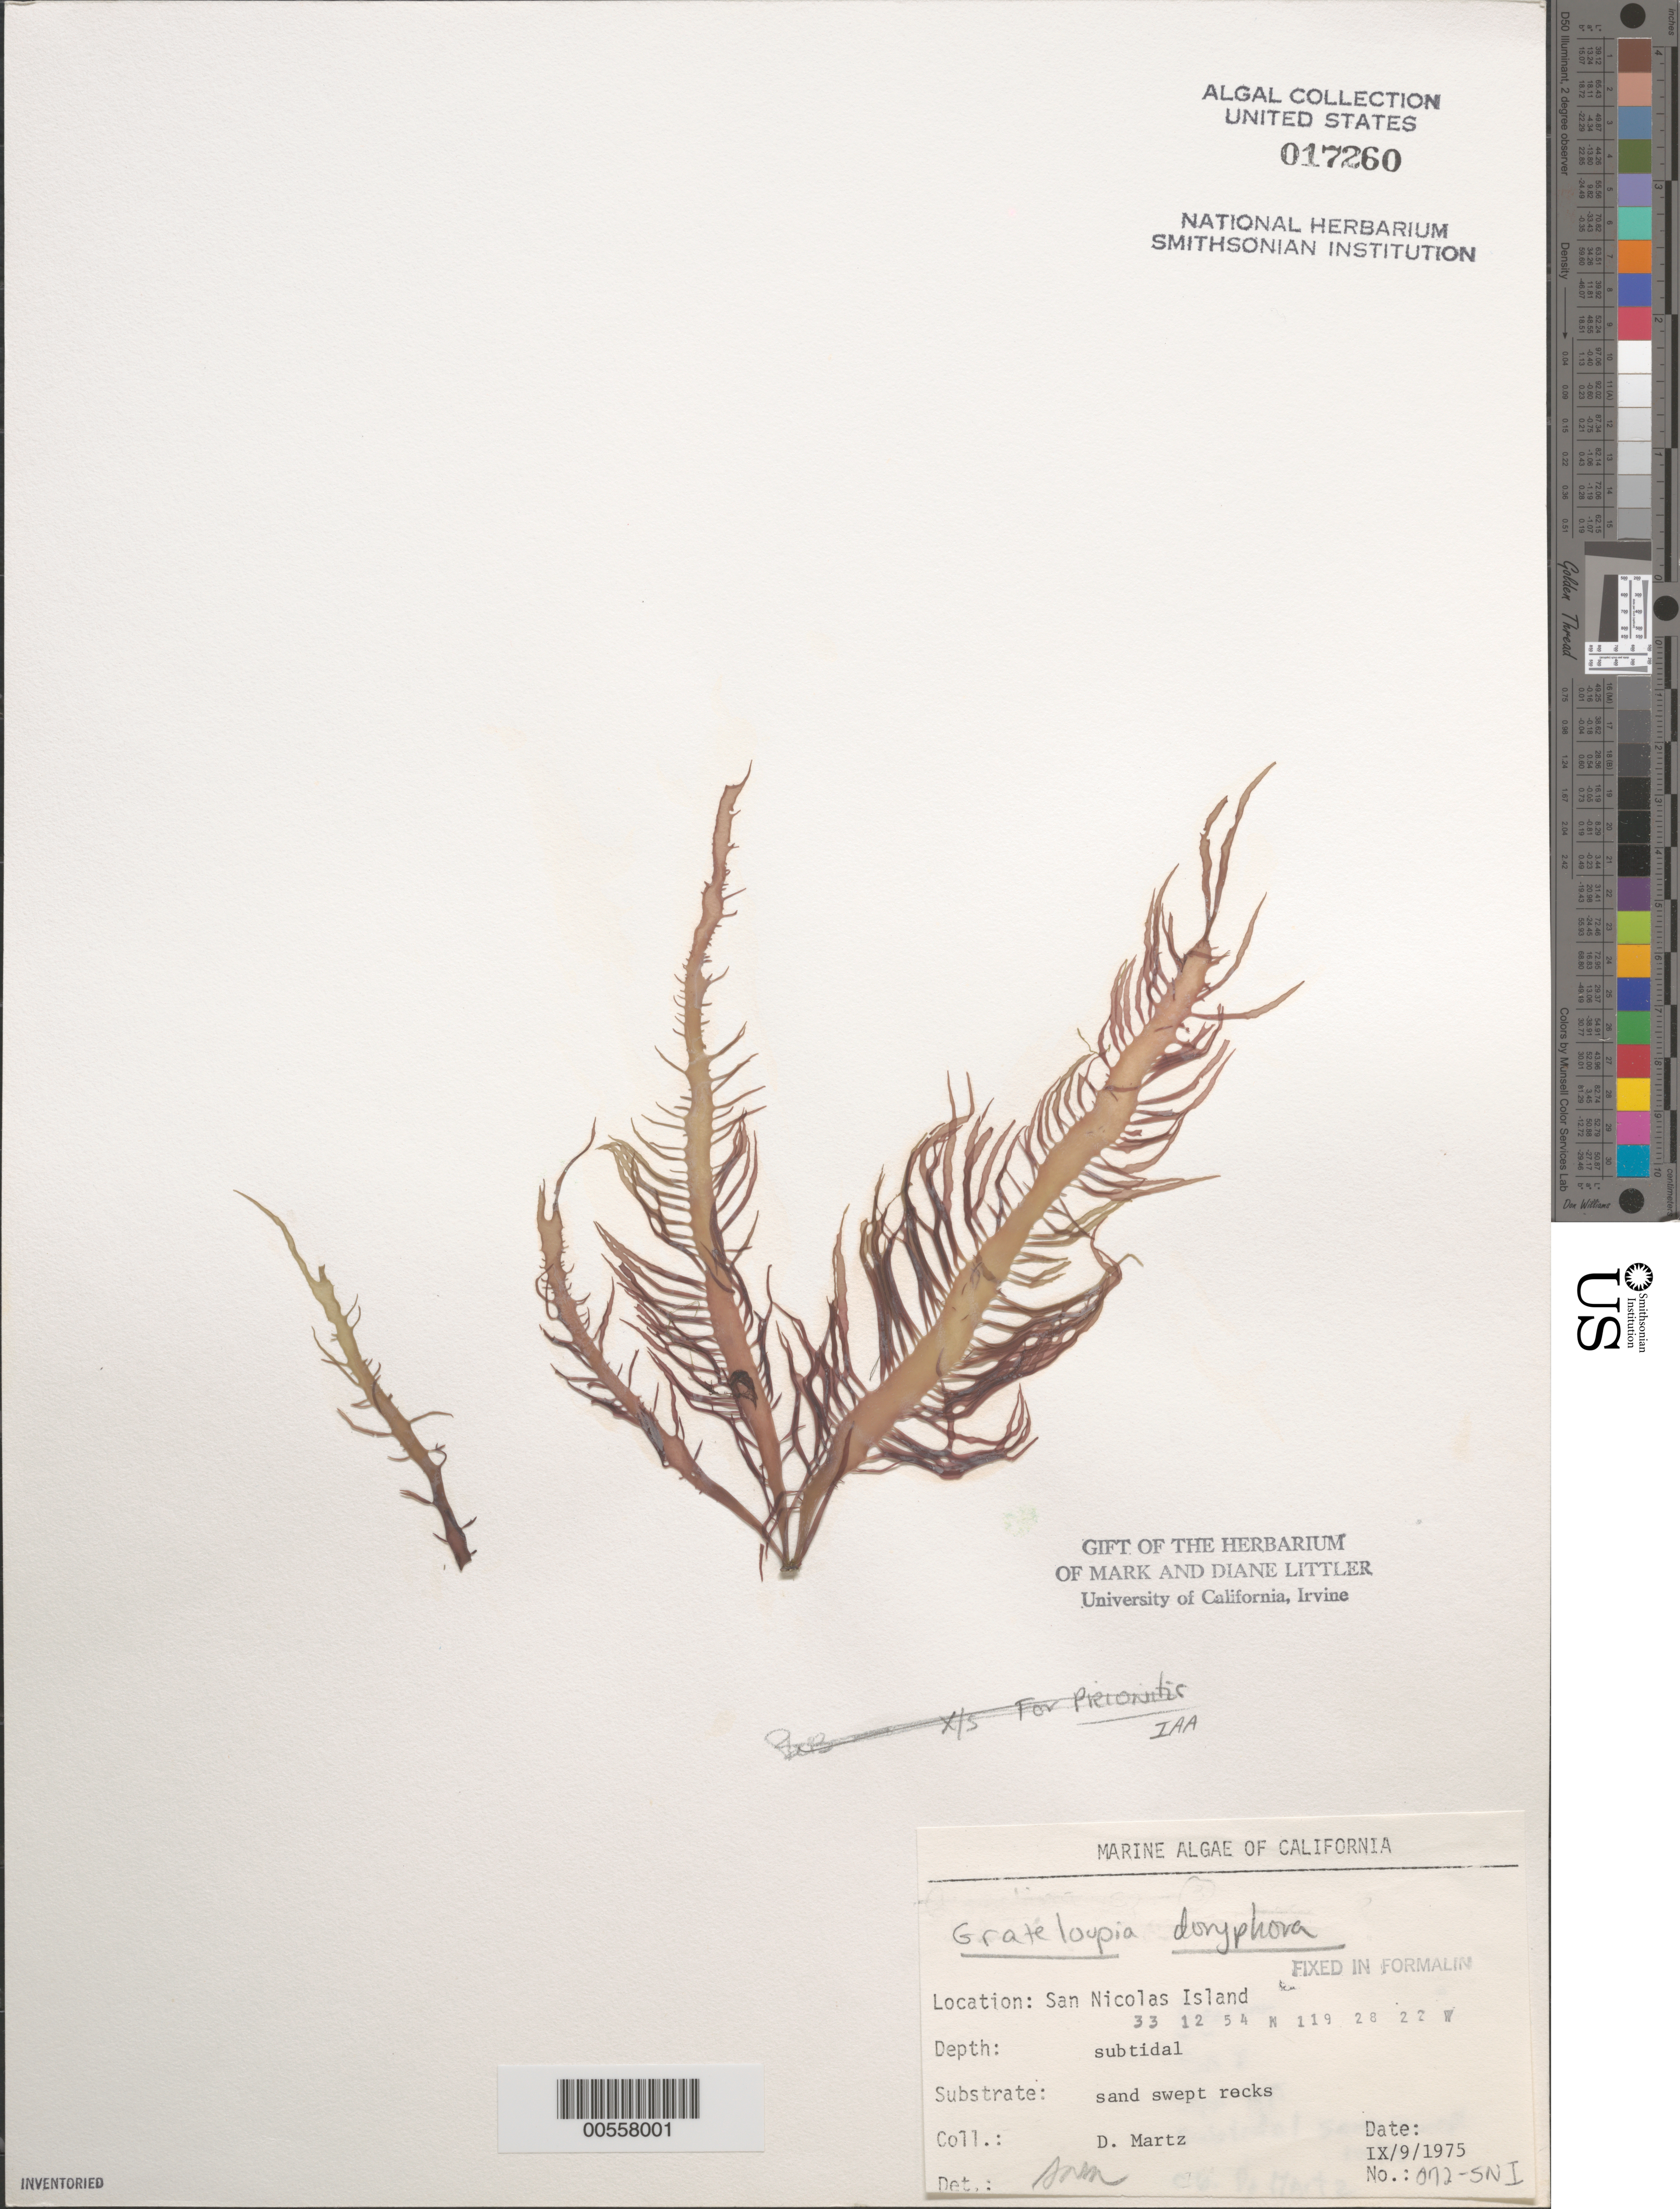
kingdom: Plantae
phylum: Rhodophyta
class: Florideophyceae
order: Halymeniales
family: Halymeniaceae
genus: Grateloupia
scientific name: Grateloupia doryphora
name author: (Mont.) Howe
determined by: Murray, S. N.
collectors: D. Martz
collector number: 072-sni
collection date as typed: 09 Sep 1975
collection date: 1975-09-09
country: United States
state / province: California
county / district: Ventura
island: San Nicolas Island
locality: Dutch Harbor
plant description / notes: BLM-SOCALBIGHT Rocky Intertidal Survey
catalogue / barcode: US 17260